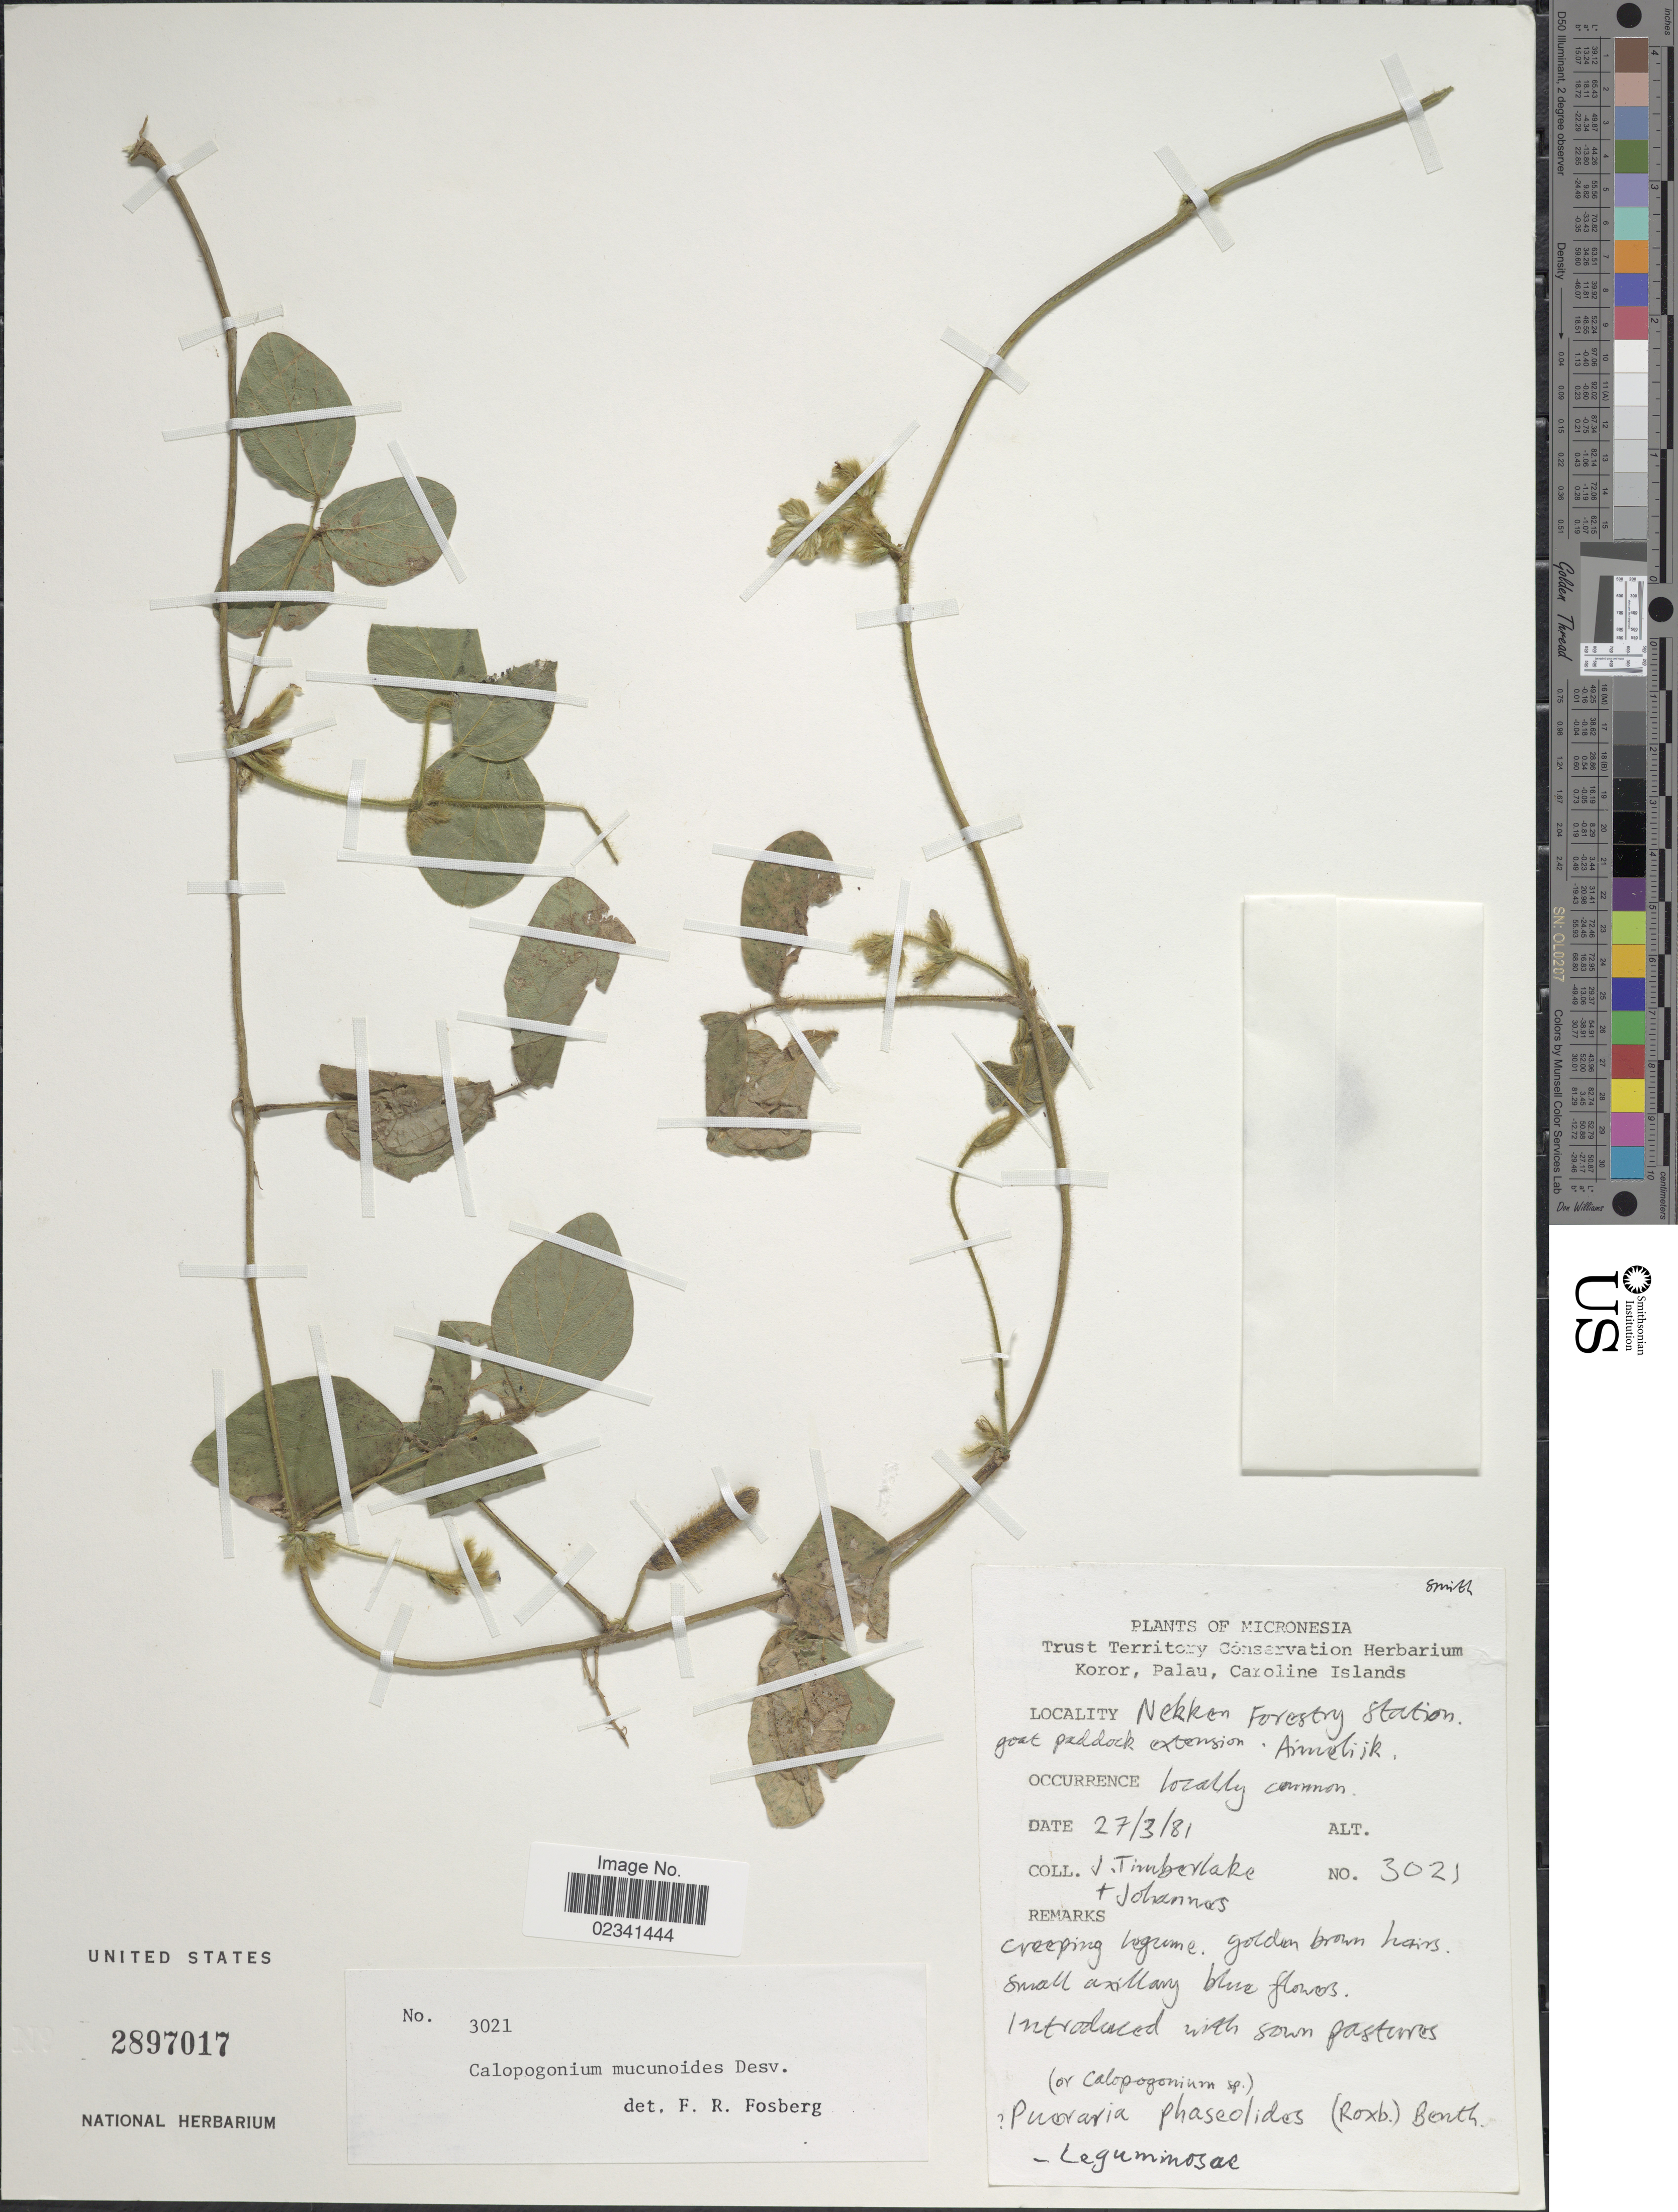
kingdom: Plantae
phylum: Tracheophyta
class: Magnoliopsida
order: Fabales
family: Fabaceae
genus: Calopogonium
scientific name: Calopogonium mucunoides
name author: Desv.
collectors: J. Timberlake & -. Johannes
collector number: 3021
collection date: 1981-03-27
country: Palau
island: Babeldaob [Babelthuap]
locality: Micronesia, Nekken Forestry Station, goat paddock extension. Aimeliik.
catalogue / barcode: US 2897017